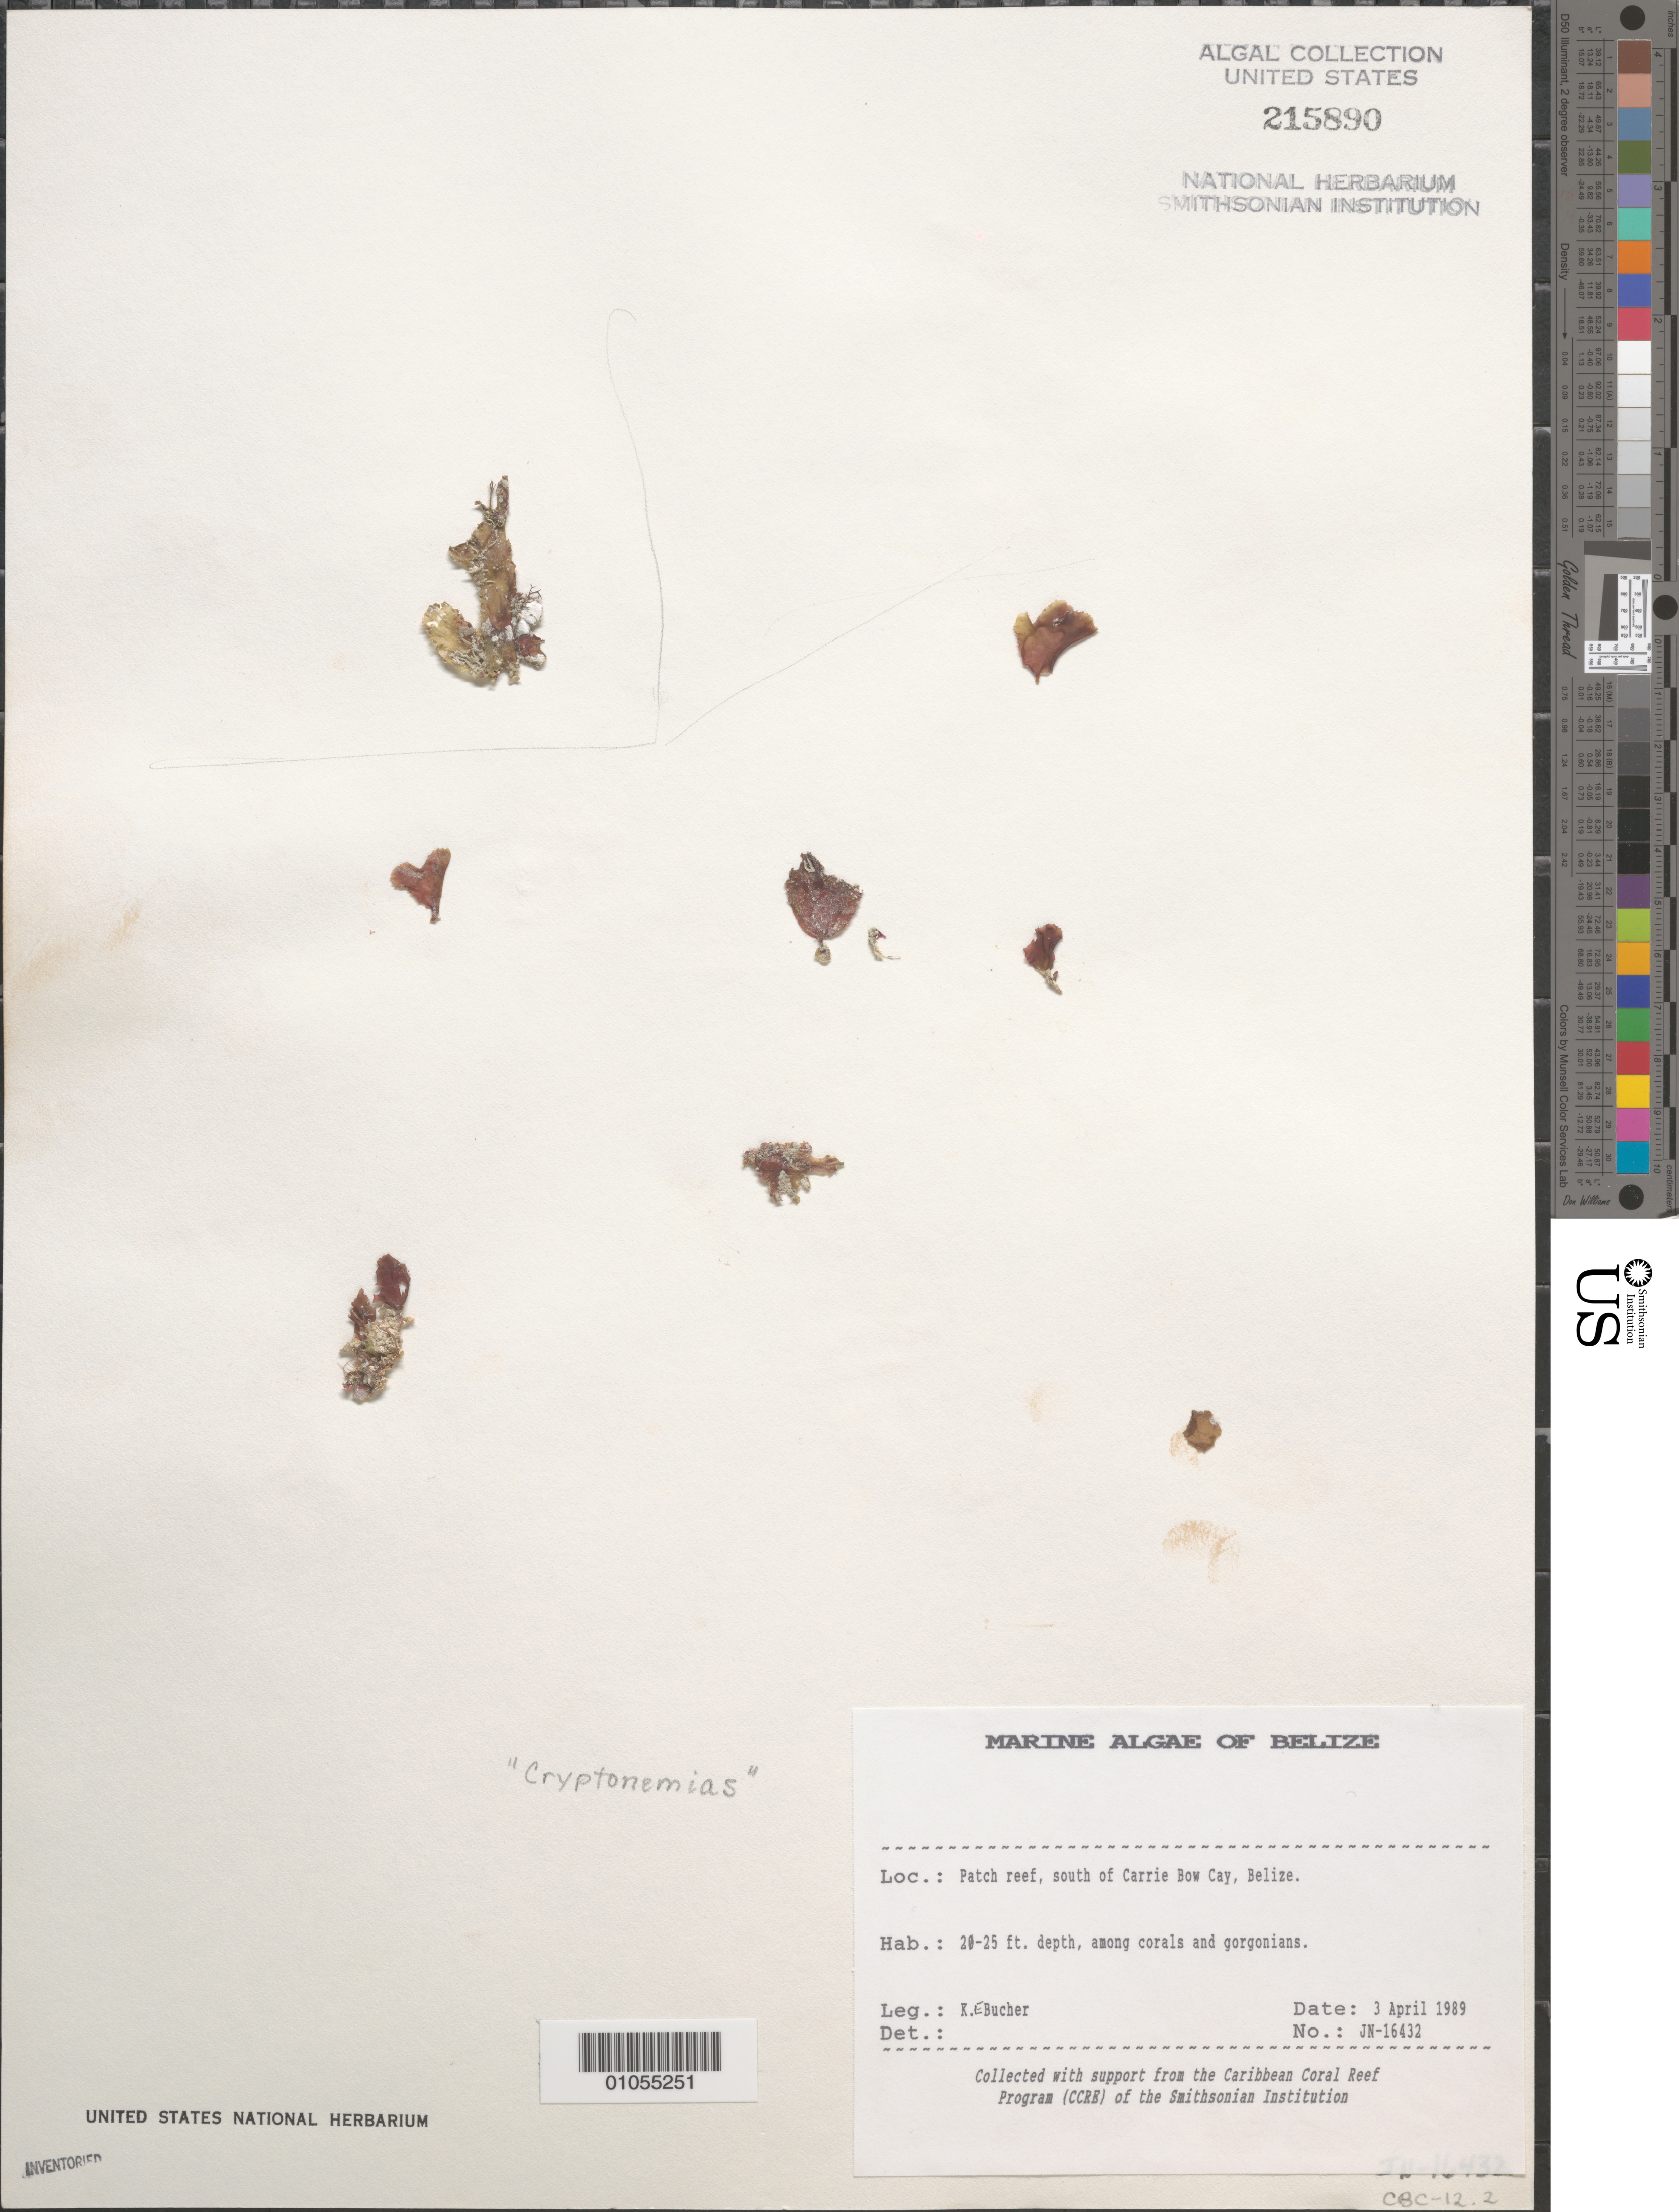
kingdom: Plantae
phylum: Rhodophyta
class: Florideophyceae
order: Halymeniales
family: Halymeniaceae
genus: Cryptonemia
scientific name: Cryptonemia sp.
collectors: K. E. Bucher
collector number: JN-16432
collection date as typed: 03 Apr 1989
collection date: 1989-04-03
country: Belize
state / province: Stann Creek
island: Carrie Bow Cay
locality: Patch reef, south of Carrie Bow Cay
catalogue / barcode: US 215890